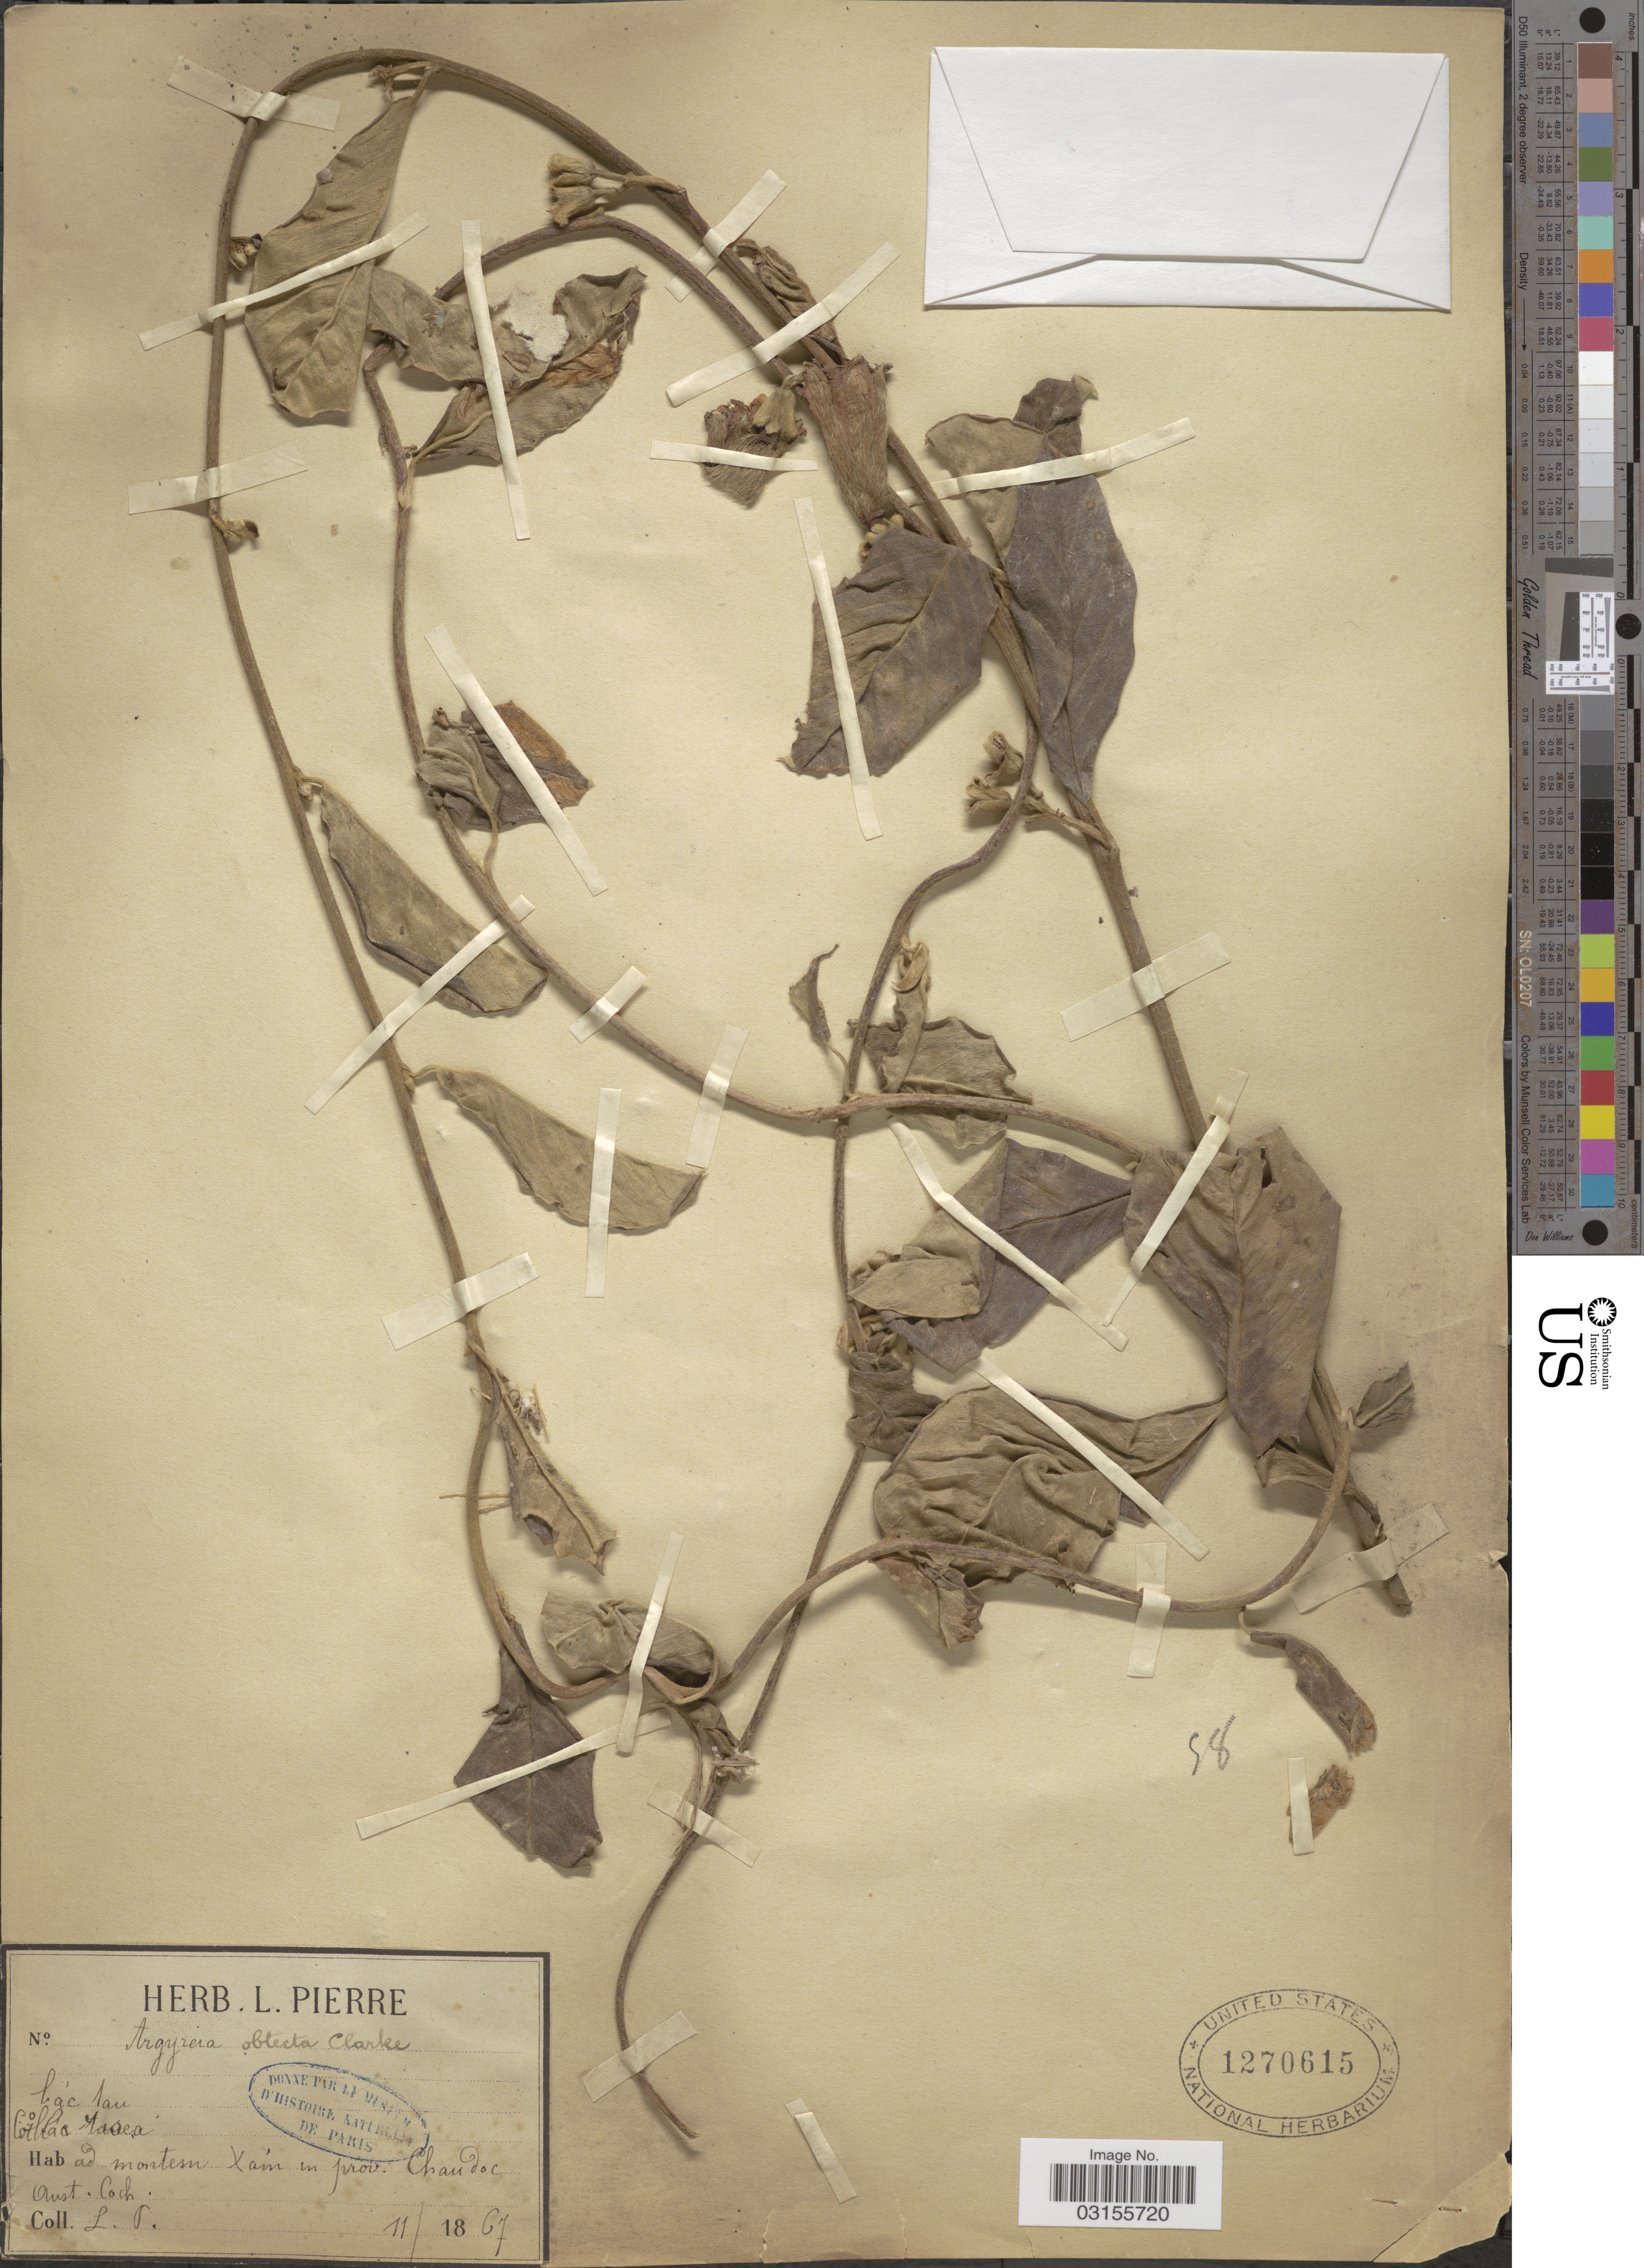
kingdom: Plantae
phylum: Tracheophyta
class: Magnoliopsida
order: Solanales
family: Convolvulaceae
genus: Argyreia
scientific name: Argyreia obtecta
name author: (Choisy) C.B. Clarke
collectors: L. Pierre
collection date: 1867-11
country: Vietnam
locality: Ad montem Xám in prov. Chaudoc Aust. Coch.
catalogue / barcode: US 1270615